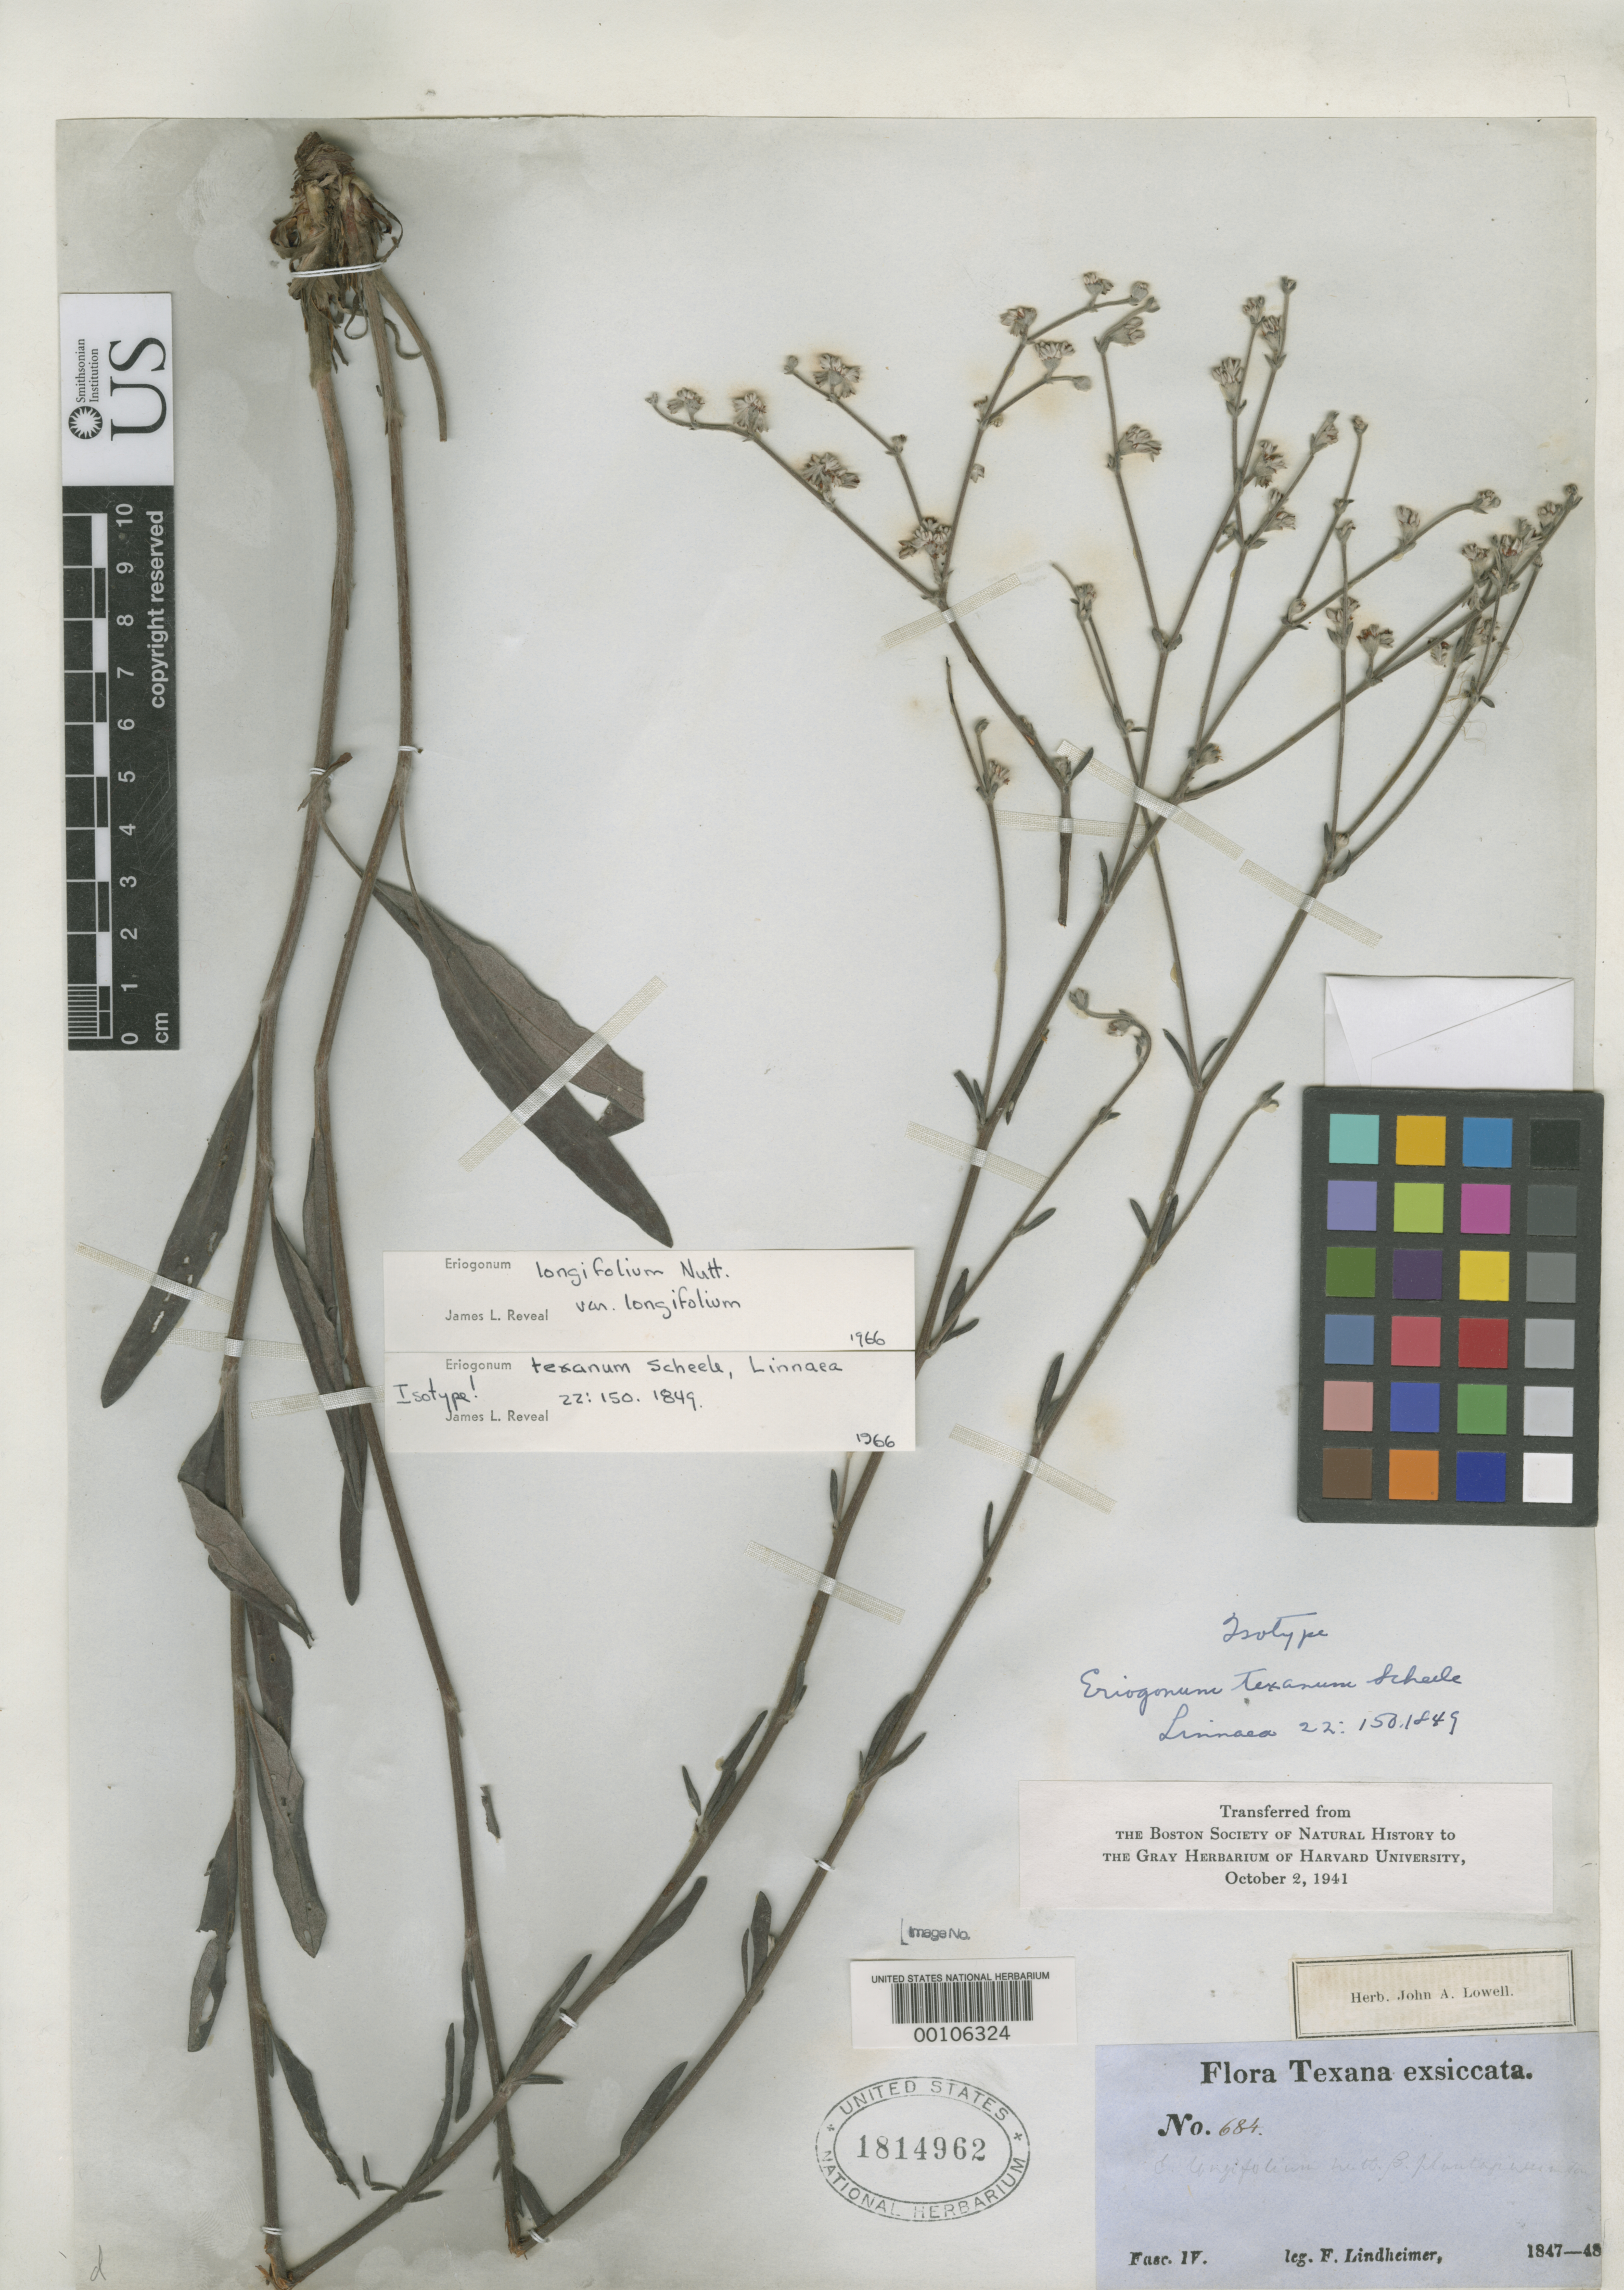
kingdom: Plantae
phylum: Tracheophyta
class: Magnoliopsida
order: Caryophyllales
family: Polygonaceae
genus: Eriogonum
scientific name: Eriogonum texanum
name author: Scheele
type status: Isotype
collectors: F. J. Lindheimer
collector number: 684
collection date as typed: Jul 1847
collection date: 1847-07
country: United States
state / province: Texas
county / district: Comal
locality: North of New Braunfels.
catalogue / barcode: US 1814962